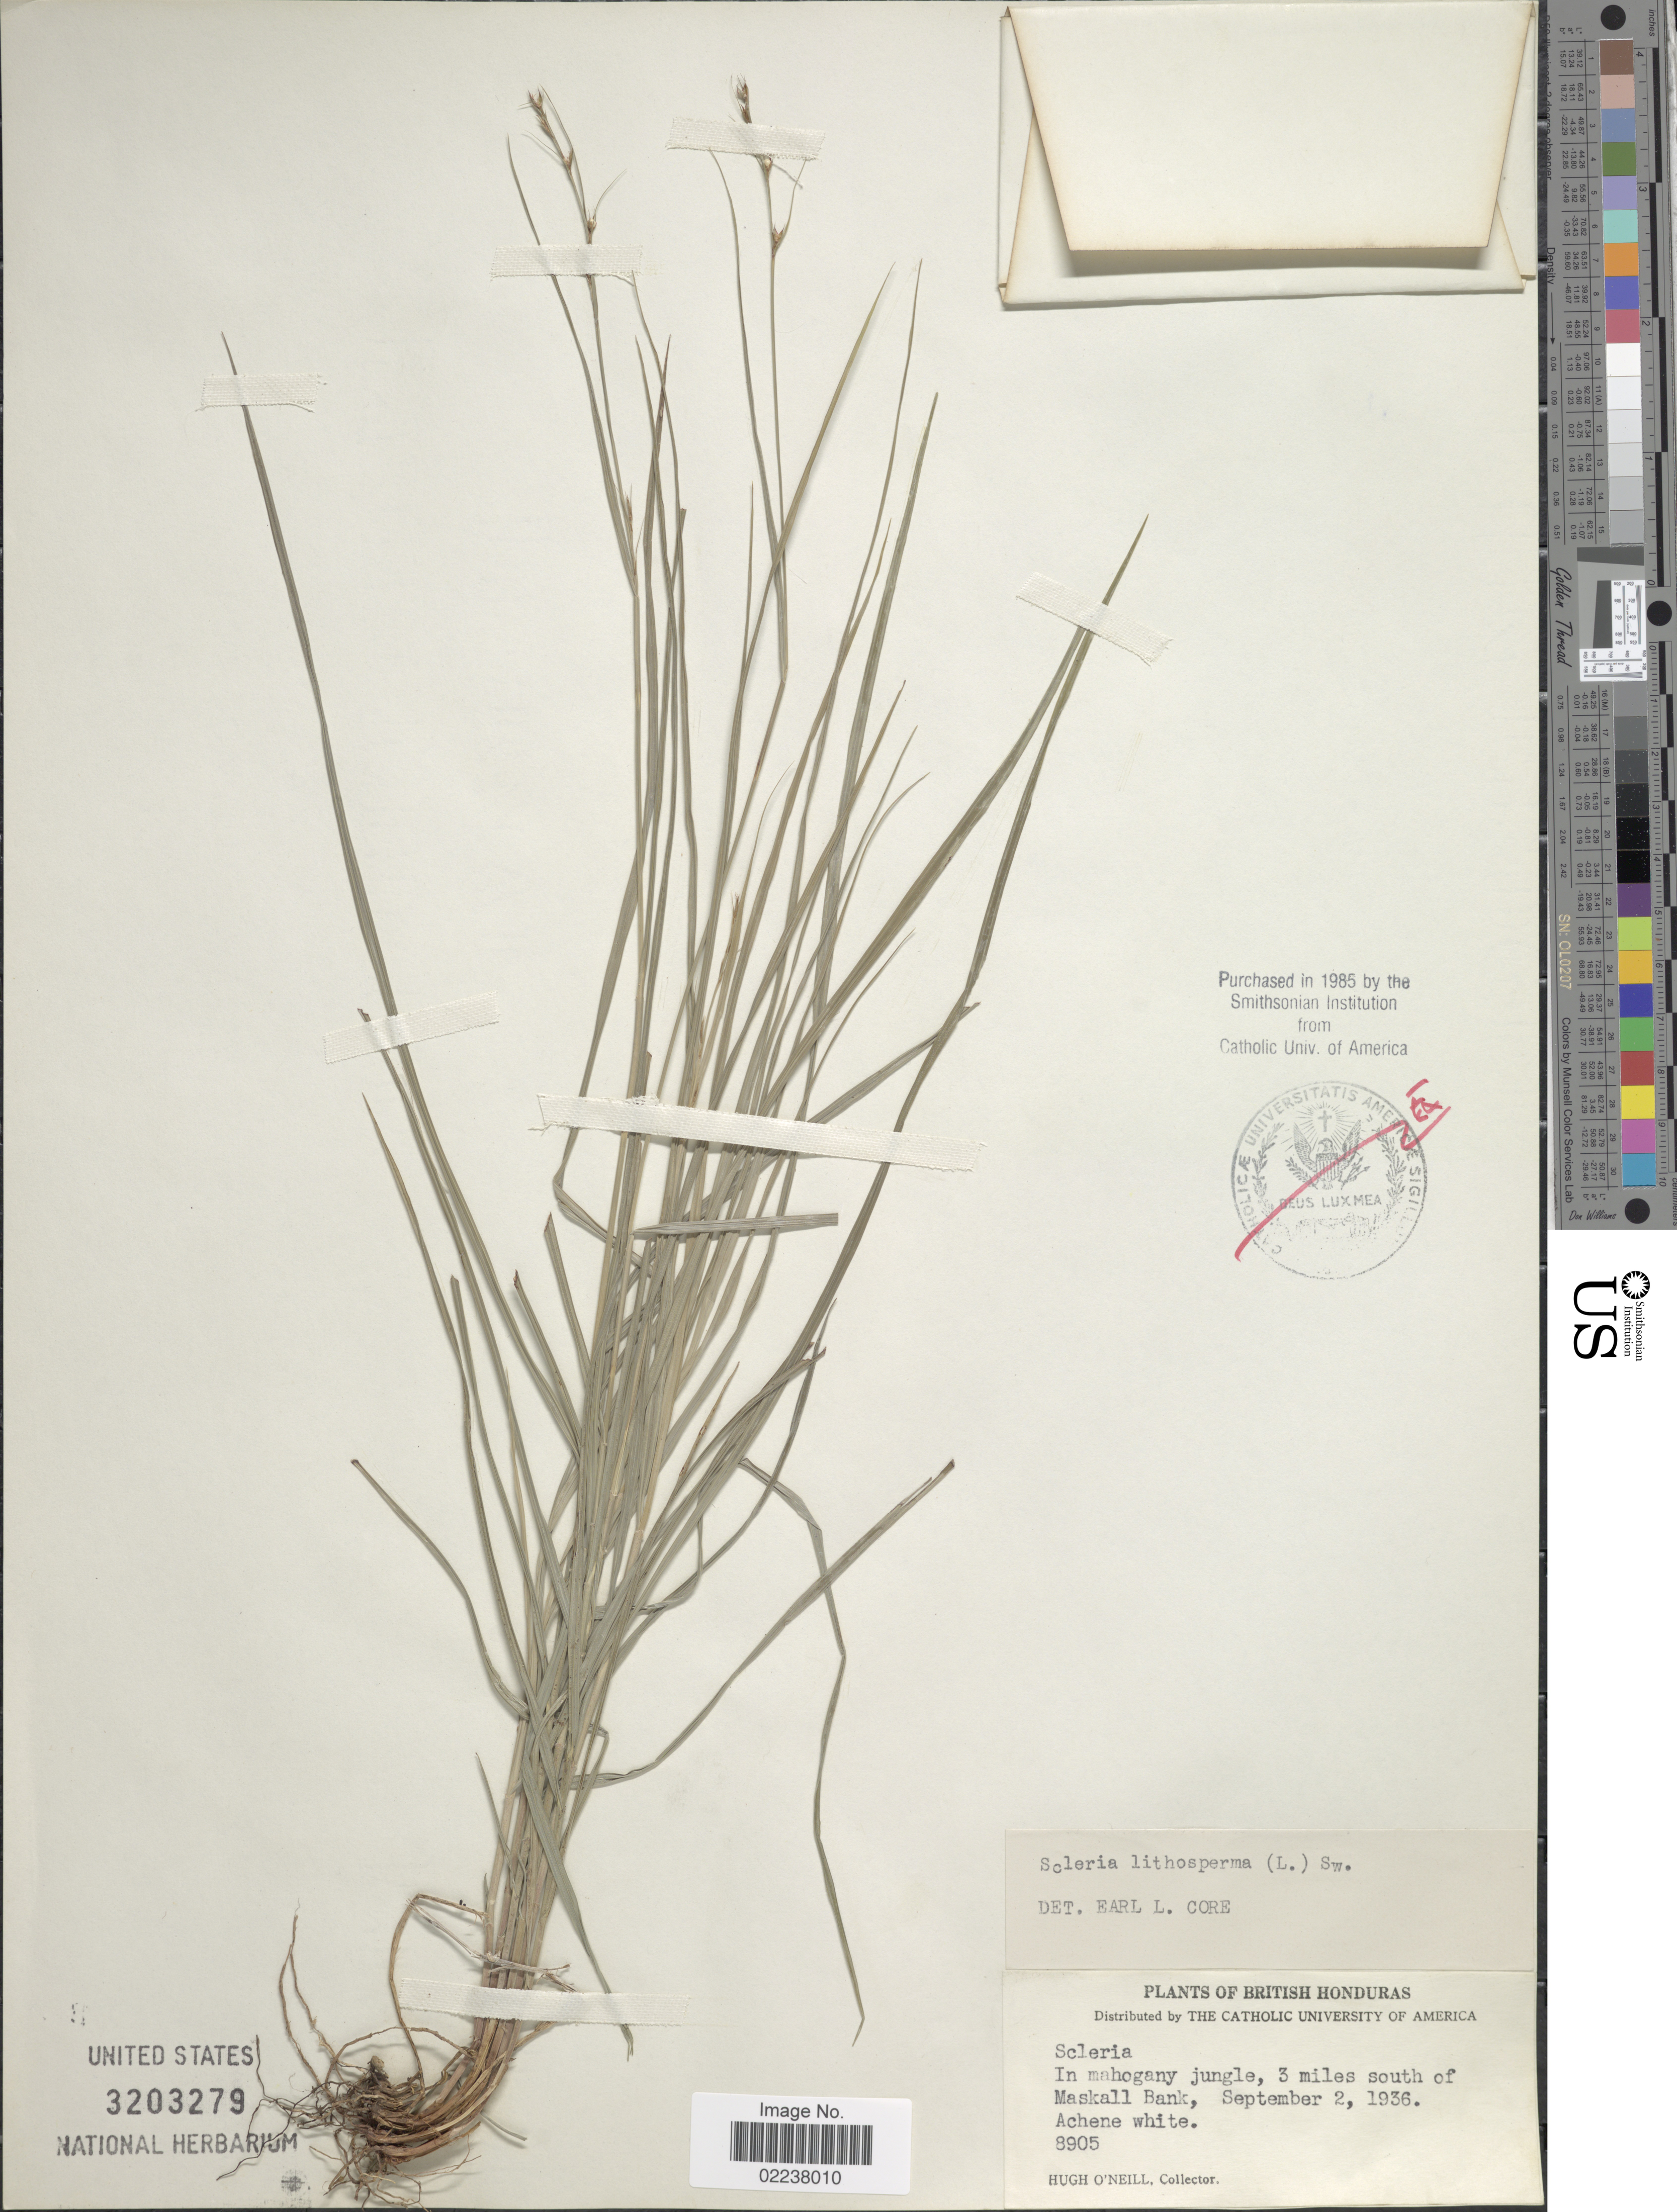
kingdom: Plantae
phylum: Tracheophyta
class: Liliopsida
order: Poales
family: Cyperaceae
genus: Scleria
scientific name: Scleria lithosperma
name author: (L.) Sw.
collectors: H. O'Neill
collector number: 8905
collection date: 1936-09-02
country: Belize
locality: British Honduras, 3 miles south of Maskall Bank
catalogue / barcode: US 3203279